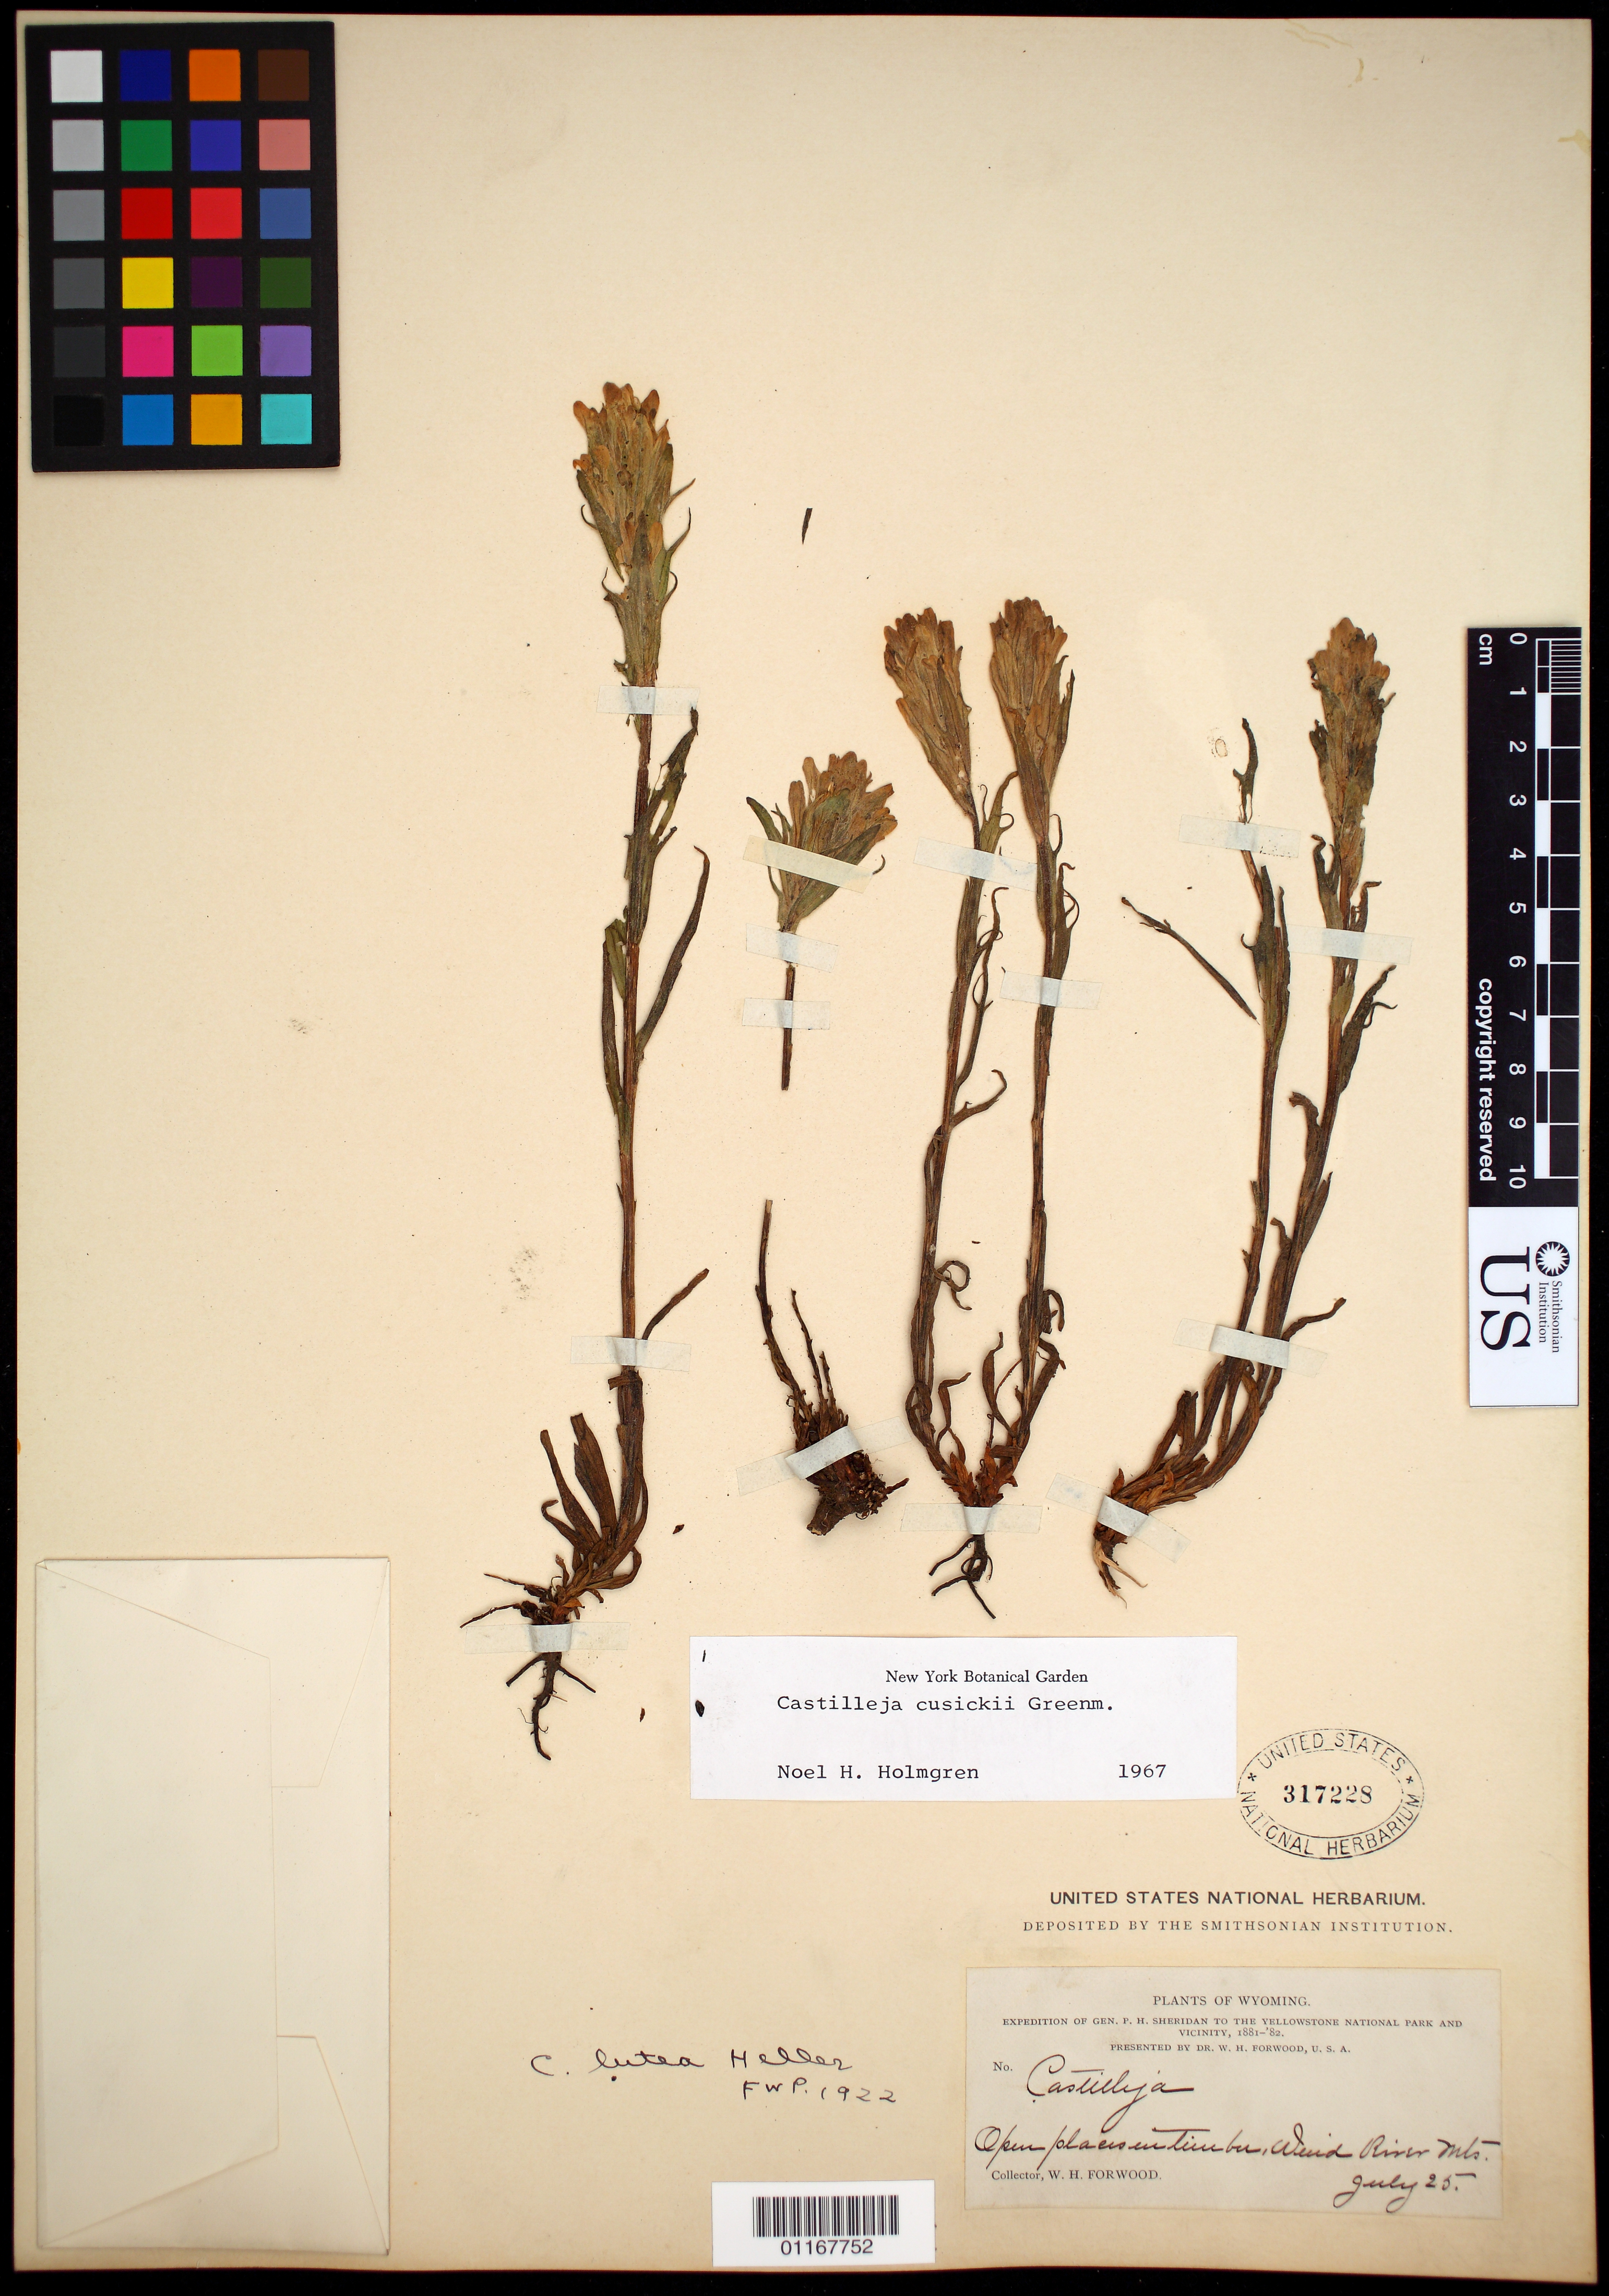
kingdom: Plantae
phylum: Tracheophyta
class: Magnoliopsida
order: Lamiales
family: Orobanchaceae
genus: Castilleja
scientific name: Castilleja cusickii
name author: Greenm.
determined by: Holmgren, N. H., (NY), New York Botanical Garden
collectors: W. Forwood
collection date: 1881-07-25 or 1882-07-25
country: United States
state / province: Wyoming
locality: Wind River Mts.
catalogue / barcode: US 317228